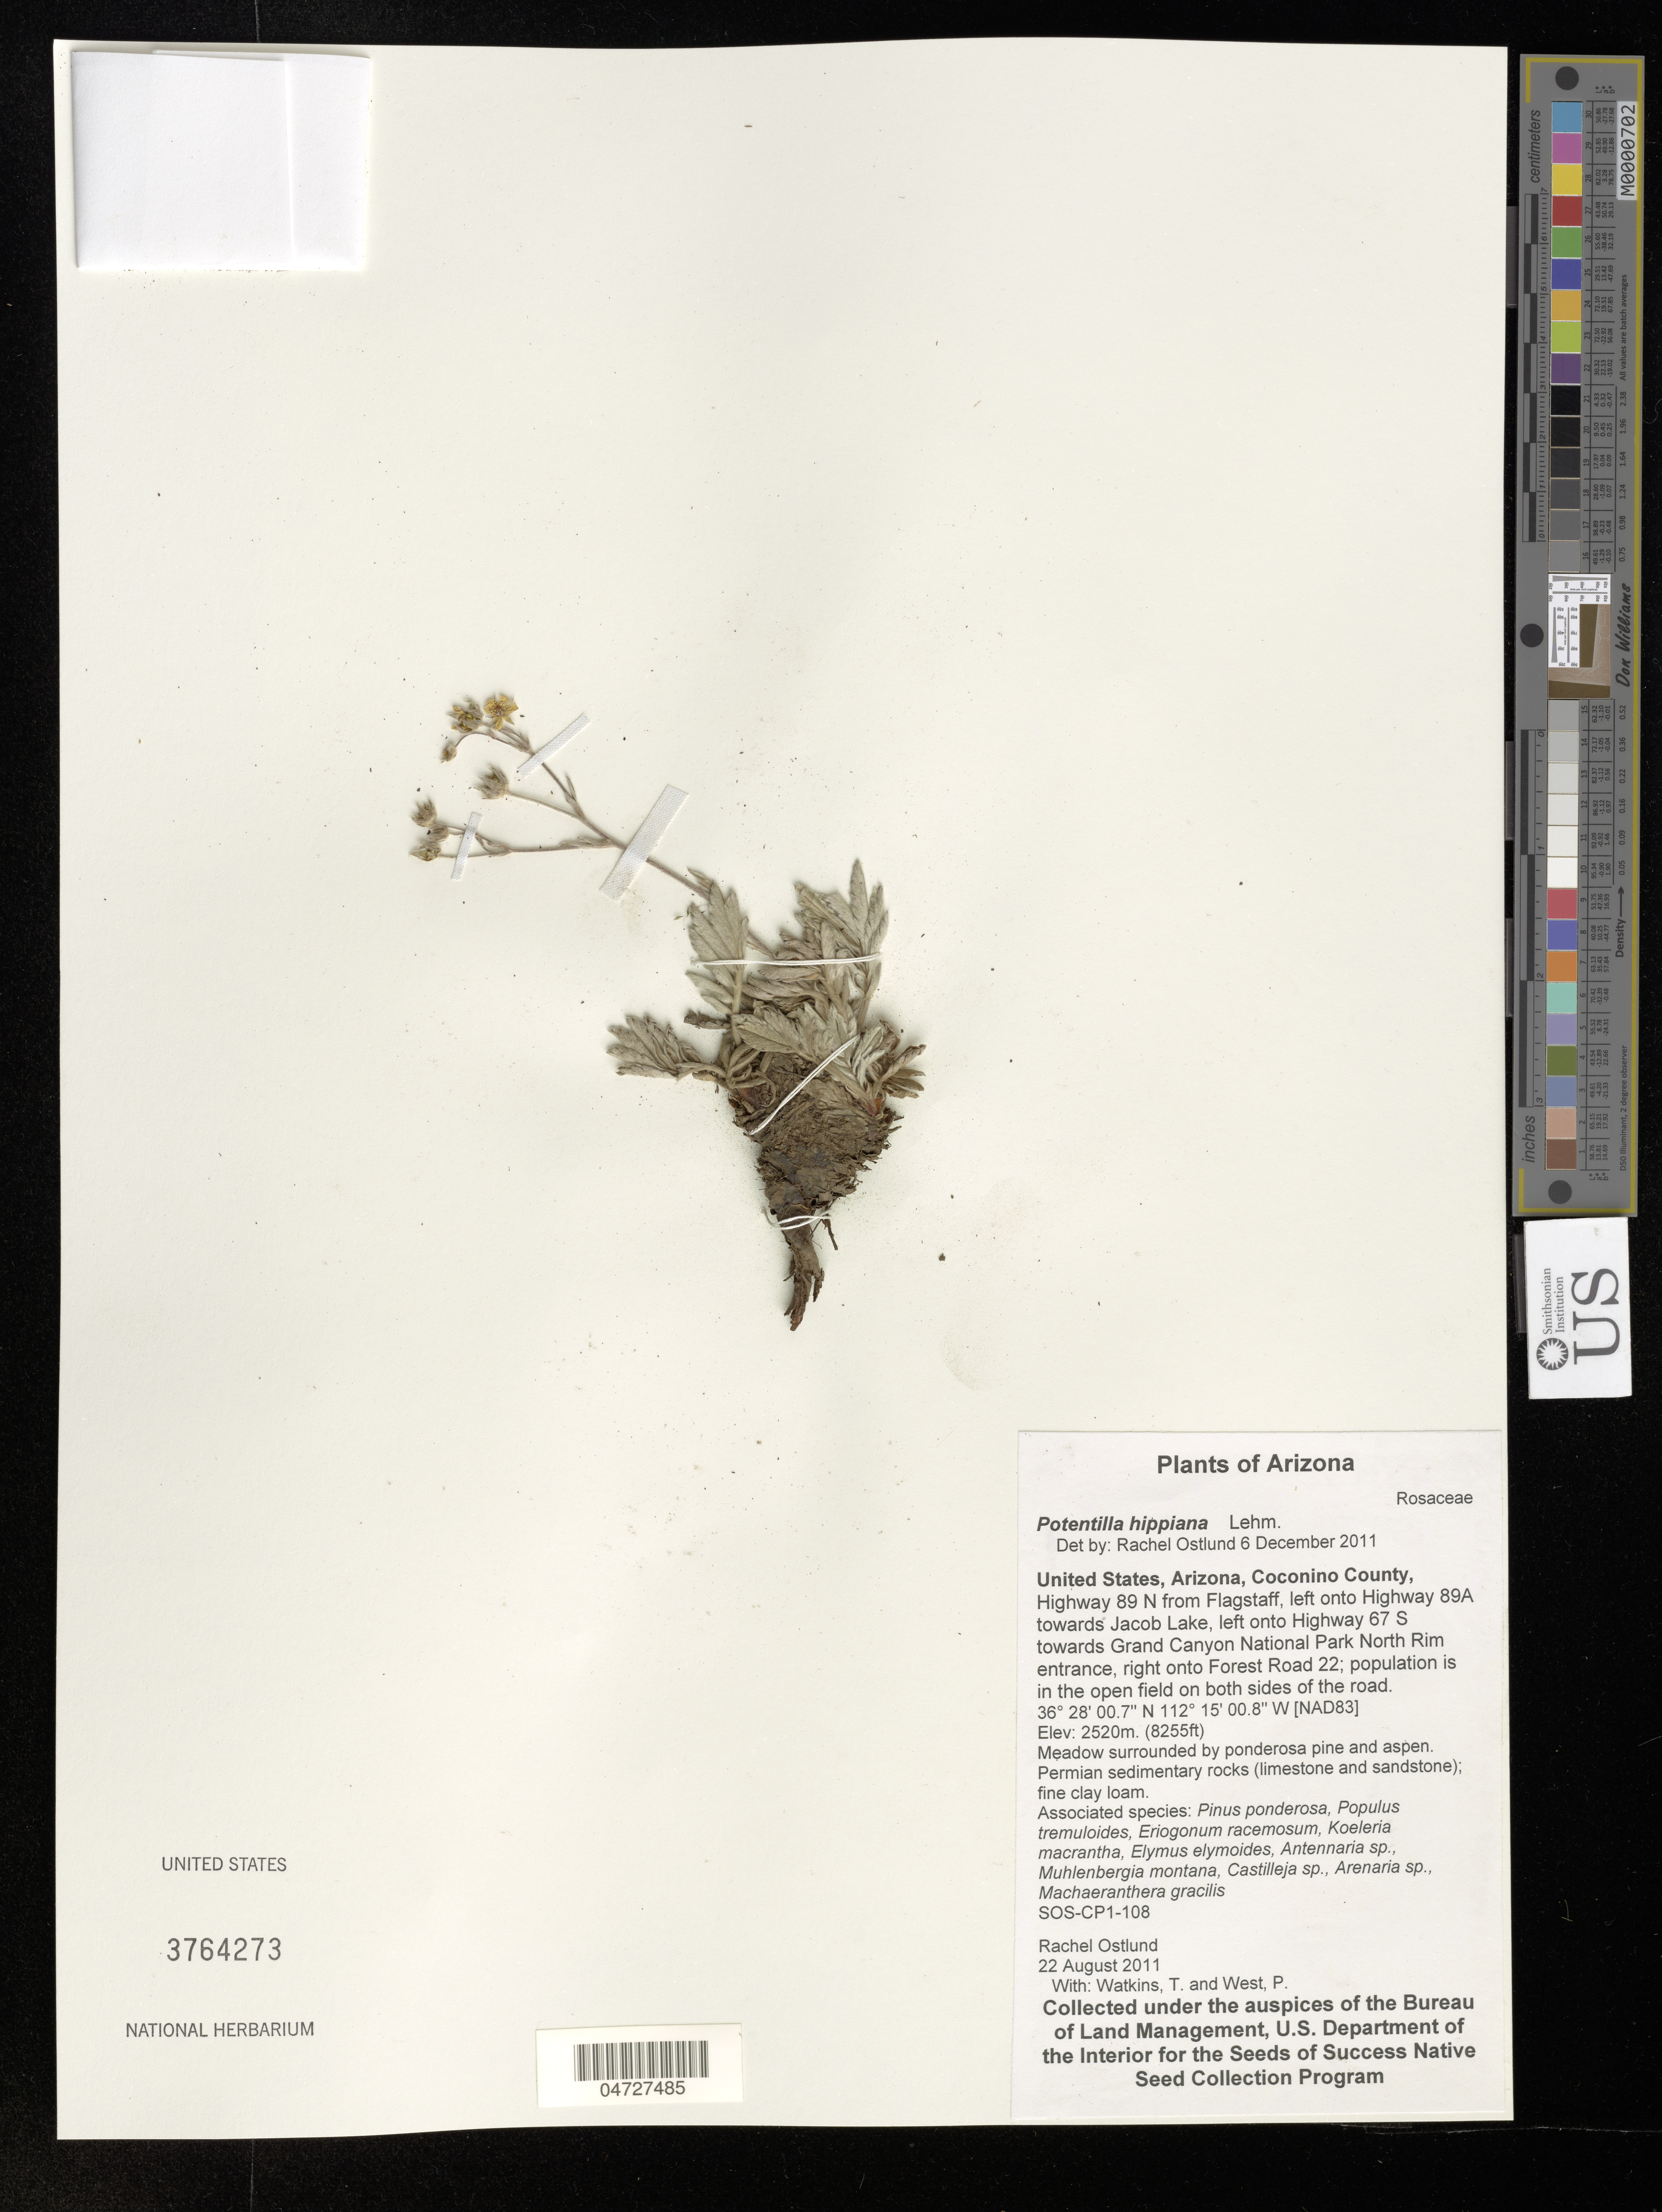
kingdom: Plantae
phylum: Tracheophyta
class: Magnoliopsida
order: Rosales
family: Rosaceae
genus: Potentilla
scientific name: Potentilla hippiana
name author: Lehm.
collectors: R. Ostlund, T. Watkins & P. West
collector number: SOS-CP1-108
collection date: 2011-08-22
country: United States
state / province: Arizona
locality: Coconino County, Highway 89 N from Flagstaff, left onto Highway 89A toward Jacob Lake, left onto Highway 67 S towards Grand Canyon National Park North Rim entrance, right onto Forest Road 22; population is in the open field on both sides of the road.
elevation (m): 2520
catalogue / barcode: US 3764273